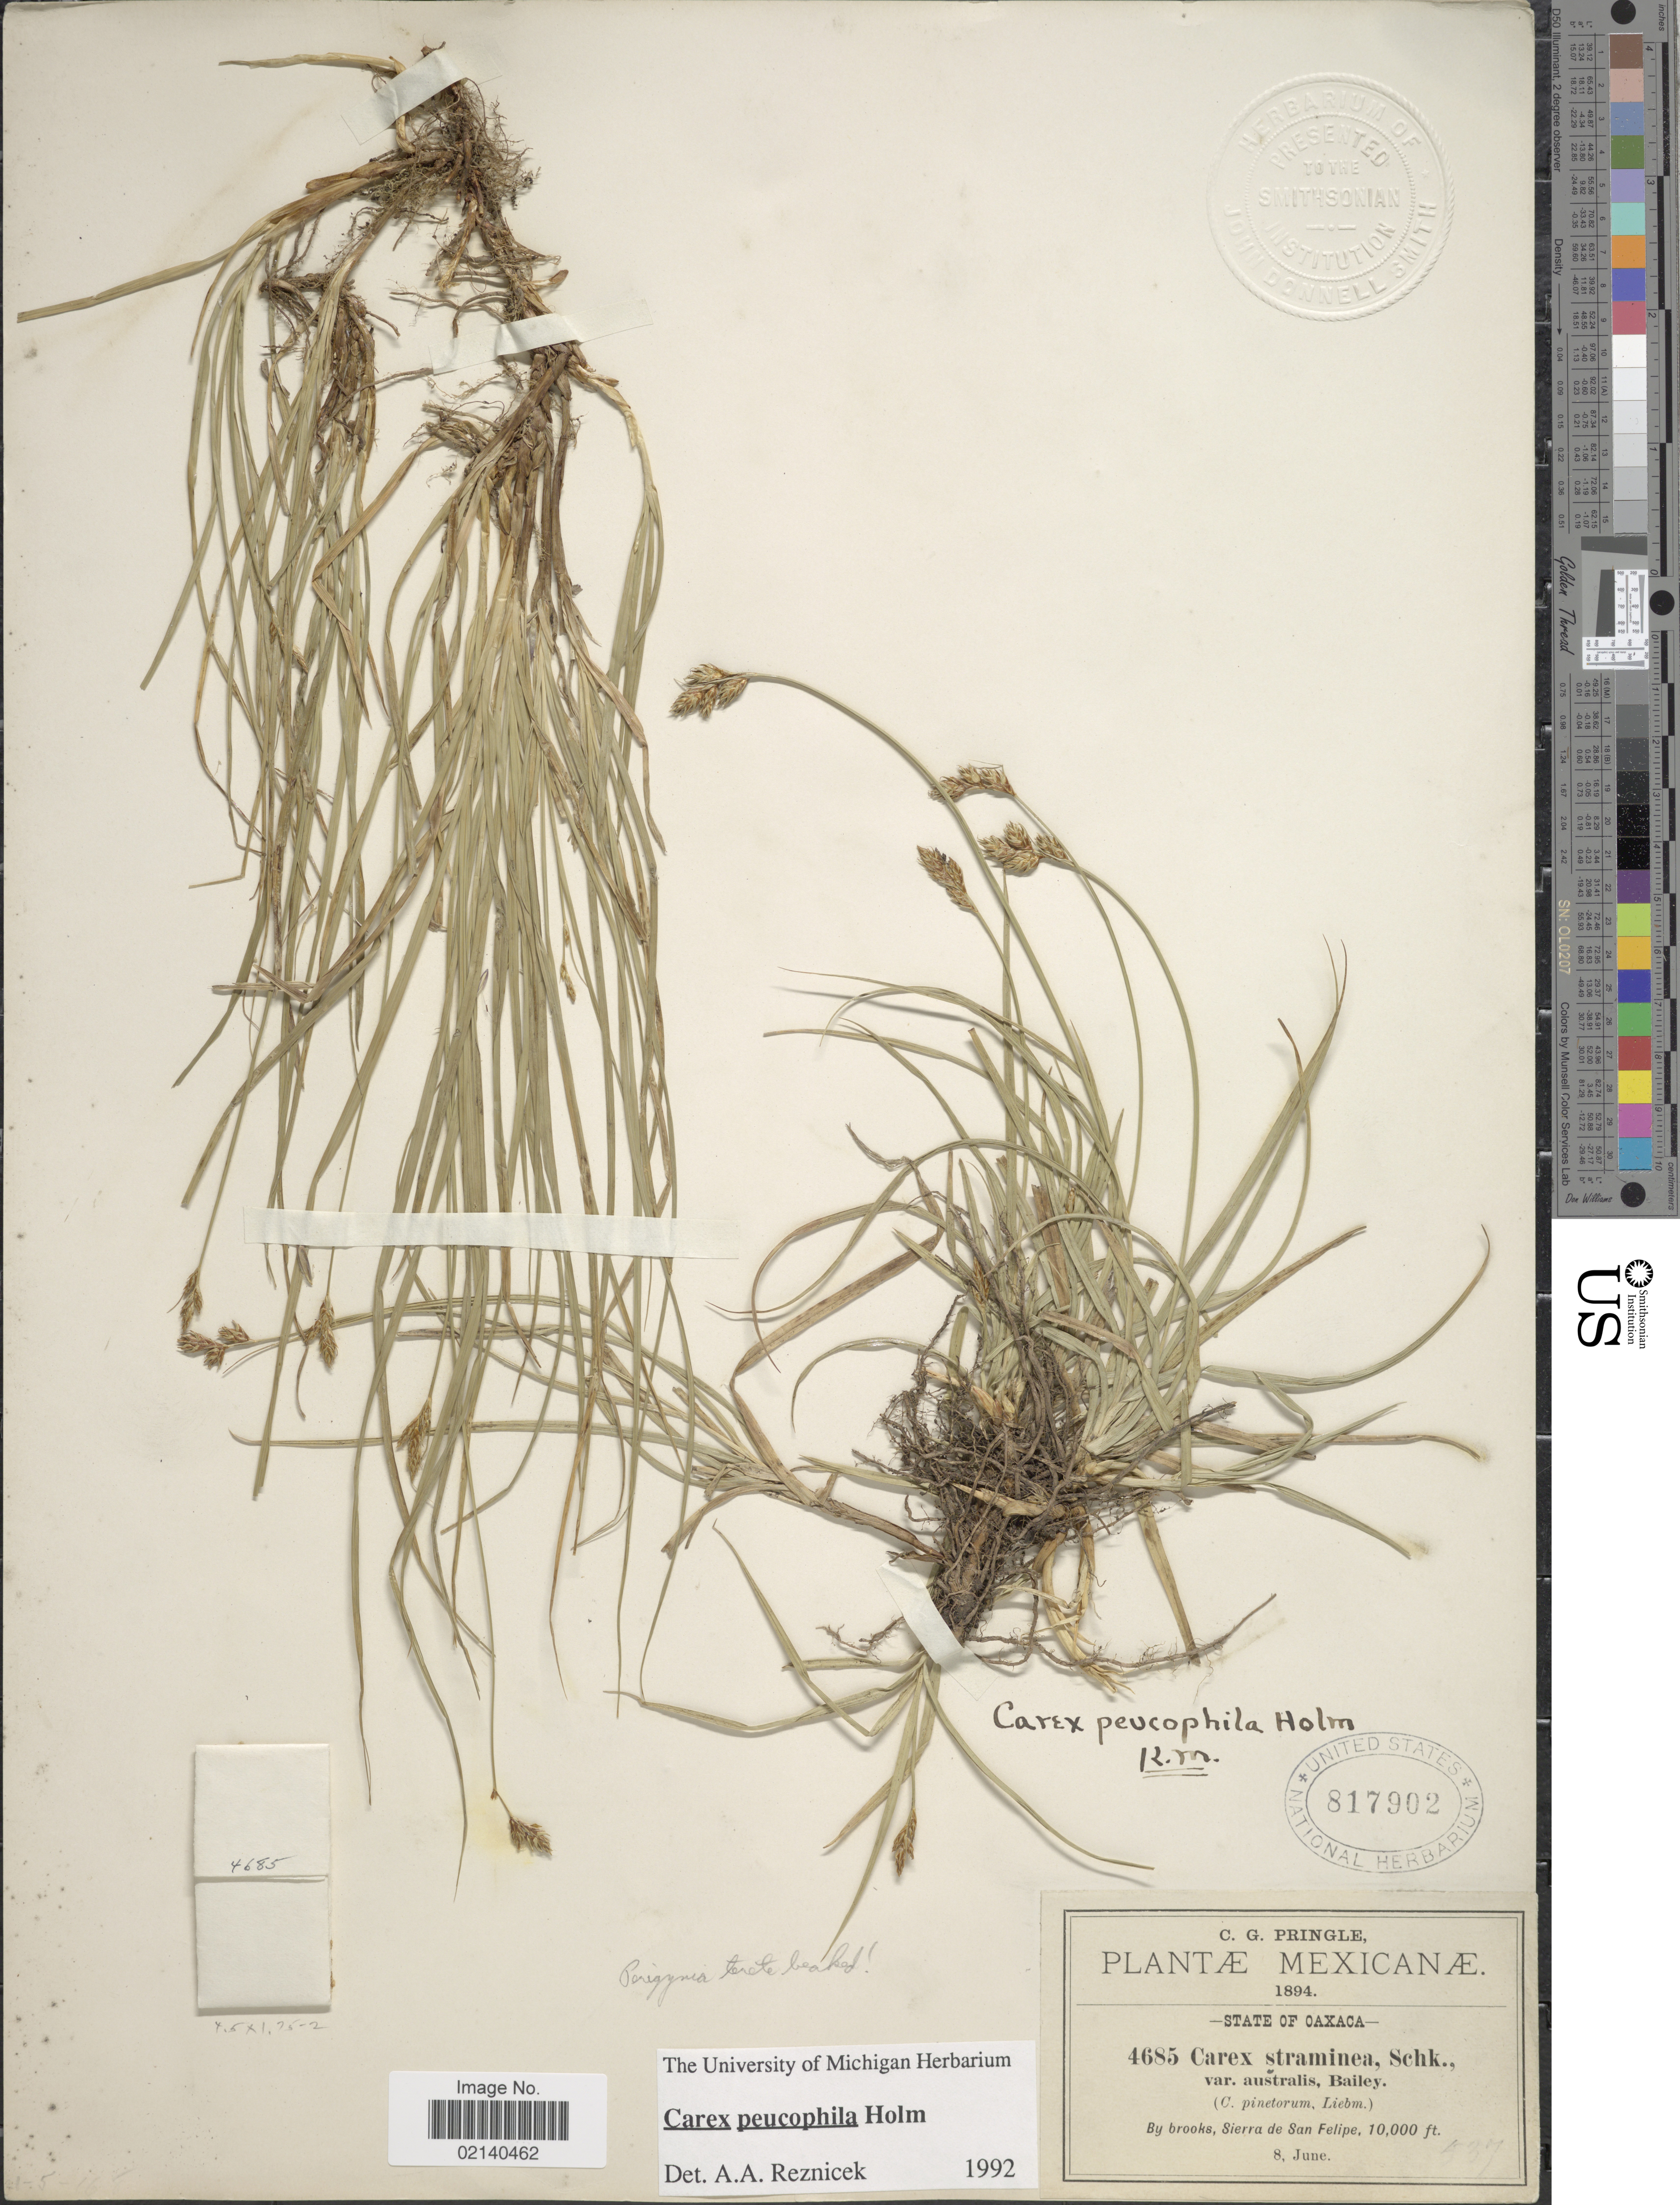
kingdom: Plantae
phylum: Tracheophyta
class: Liliopsida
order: Poales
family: Cyperaceae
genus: Carex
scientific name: Carex peucophila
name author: Holm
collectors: C. G. Pringle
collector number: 4685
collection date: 1894-06-08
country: Mexico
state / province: Oaxaca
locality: By brooks, Sierra de San Felipe.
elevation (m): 3048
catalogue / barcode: US 817902